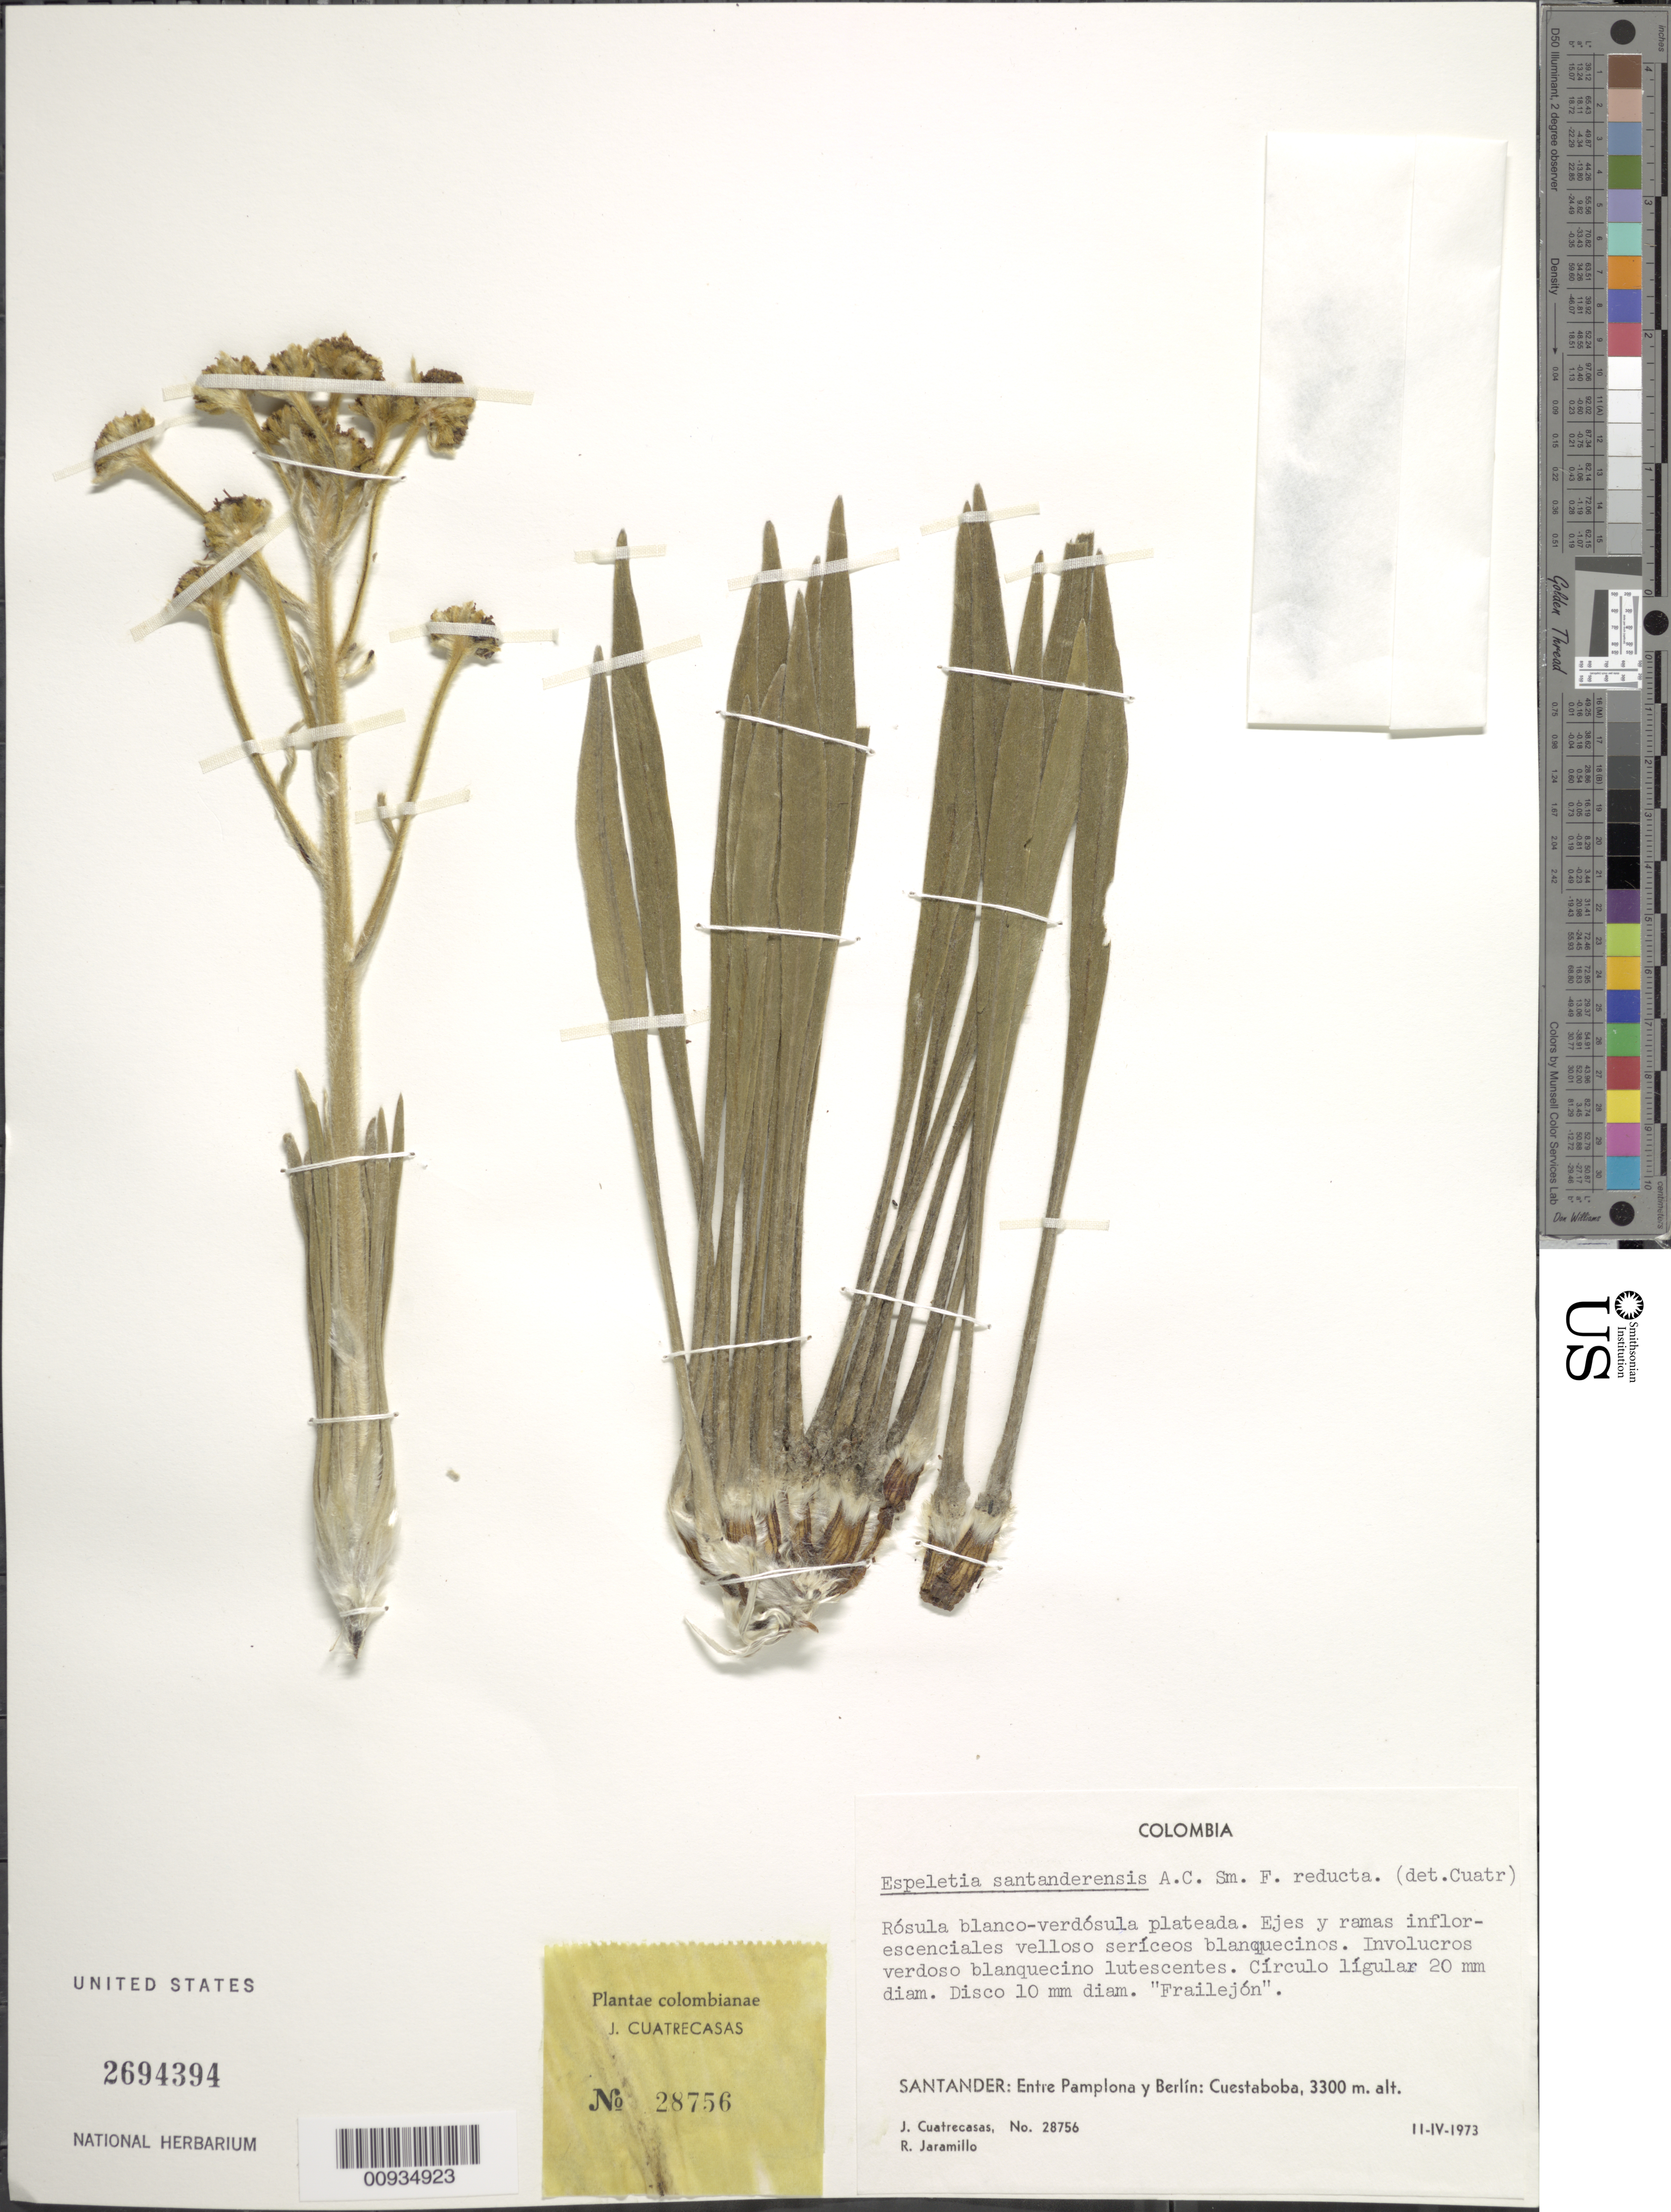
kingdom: Plantae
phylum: Tracheophyta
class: Magnoliopsida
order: Asterales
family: Asteraceae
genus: Espeletiopsis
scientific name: Espeletiopsis santanderensis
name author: (A.C. Sm.) Cuatrec.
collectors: J. Cuatrecasas & R. Jaramillo M.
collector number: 28756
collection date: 1973-04-11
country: Colombia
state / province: Santander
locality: Entre Pamplona y Berlin, Cuestaboba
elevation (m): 3300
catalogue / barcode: US 2694394